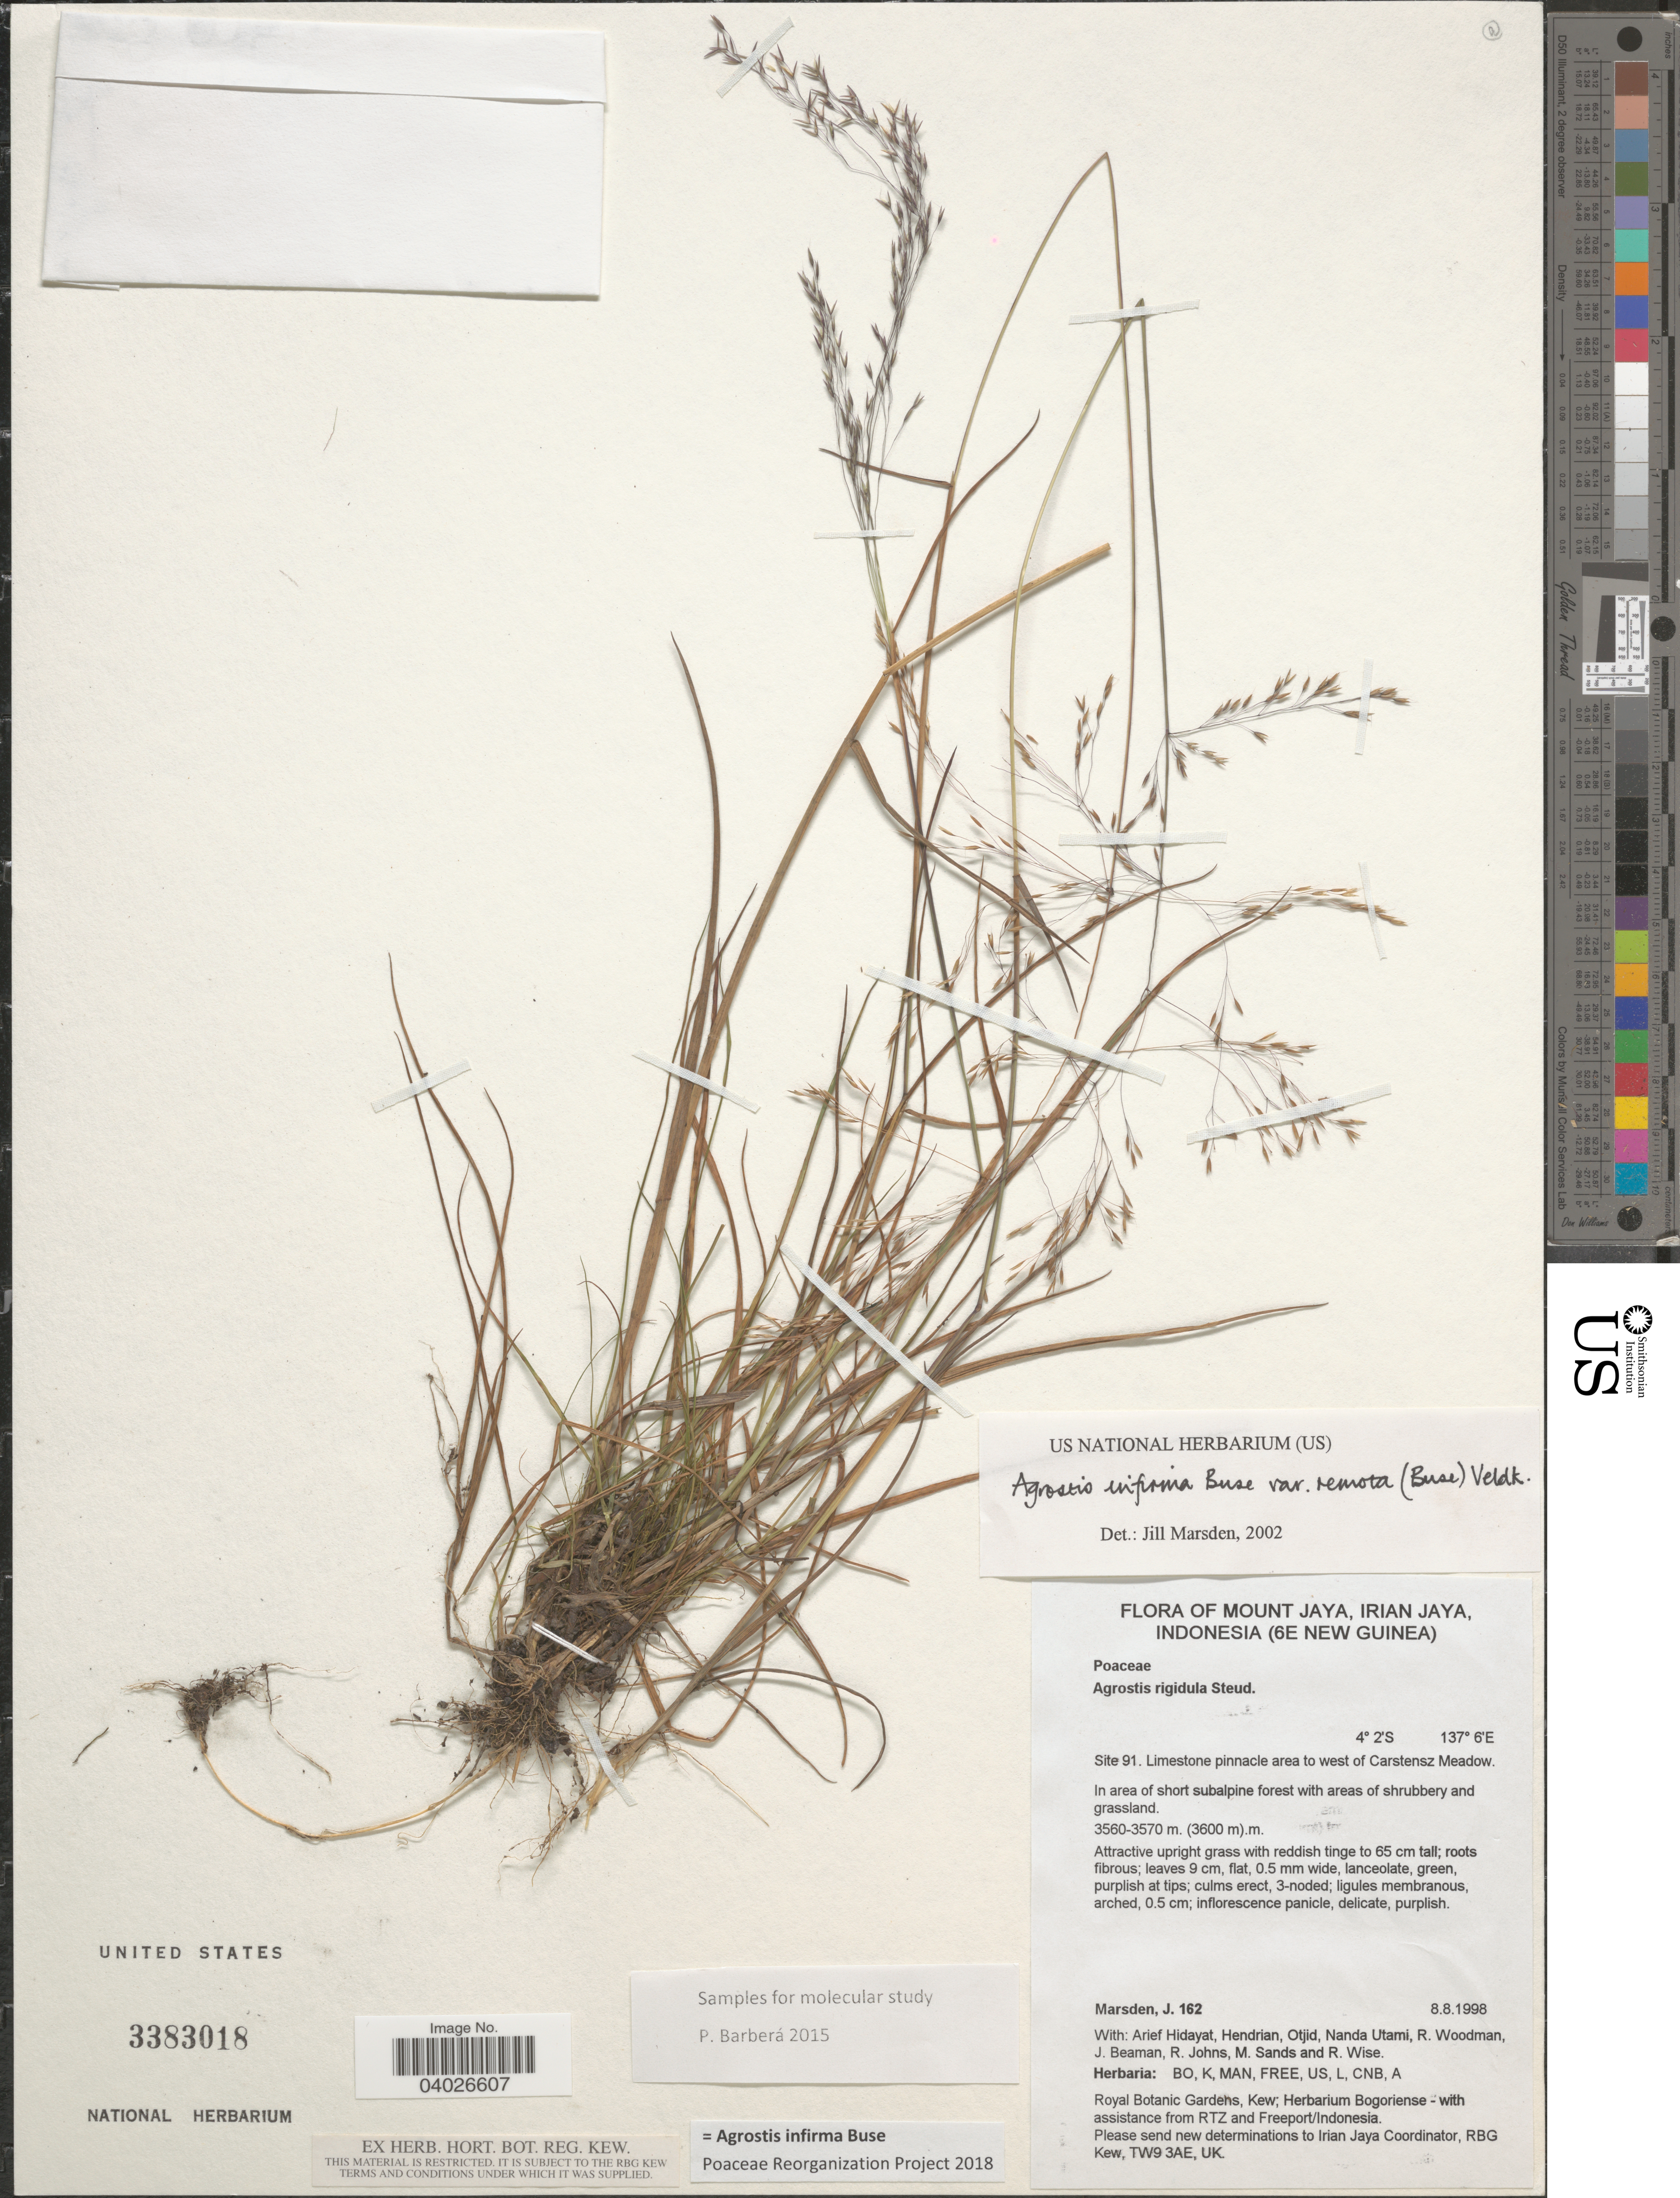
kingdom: Plantae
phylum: Tracheophyta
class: Liliopsida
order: Poales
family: Poaceae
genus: Agrostis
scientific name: Agrostis infirma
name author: Büse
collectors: J. Marsden, A. Hidayat, Hendrian & Otjid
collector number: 162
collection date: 1998-08-08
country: Indonesia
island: New Guinea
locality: Mount Jaya, Irian Jaya (E6 New Guinea). Site 91. Limestone pinnacle area to west of Carstenz Meadow. In area of short subalpine forest with areas of shrubbery and grassland.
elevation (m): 3600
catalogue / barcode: US 3383018